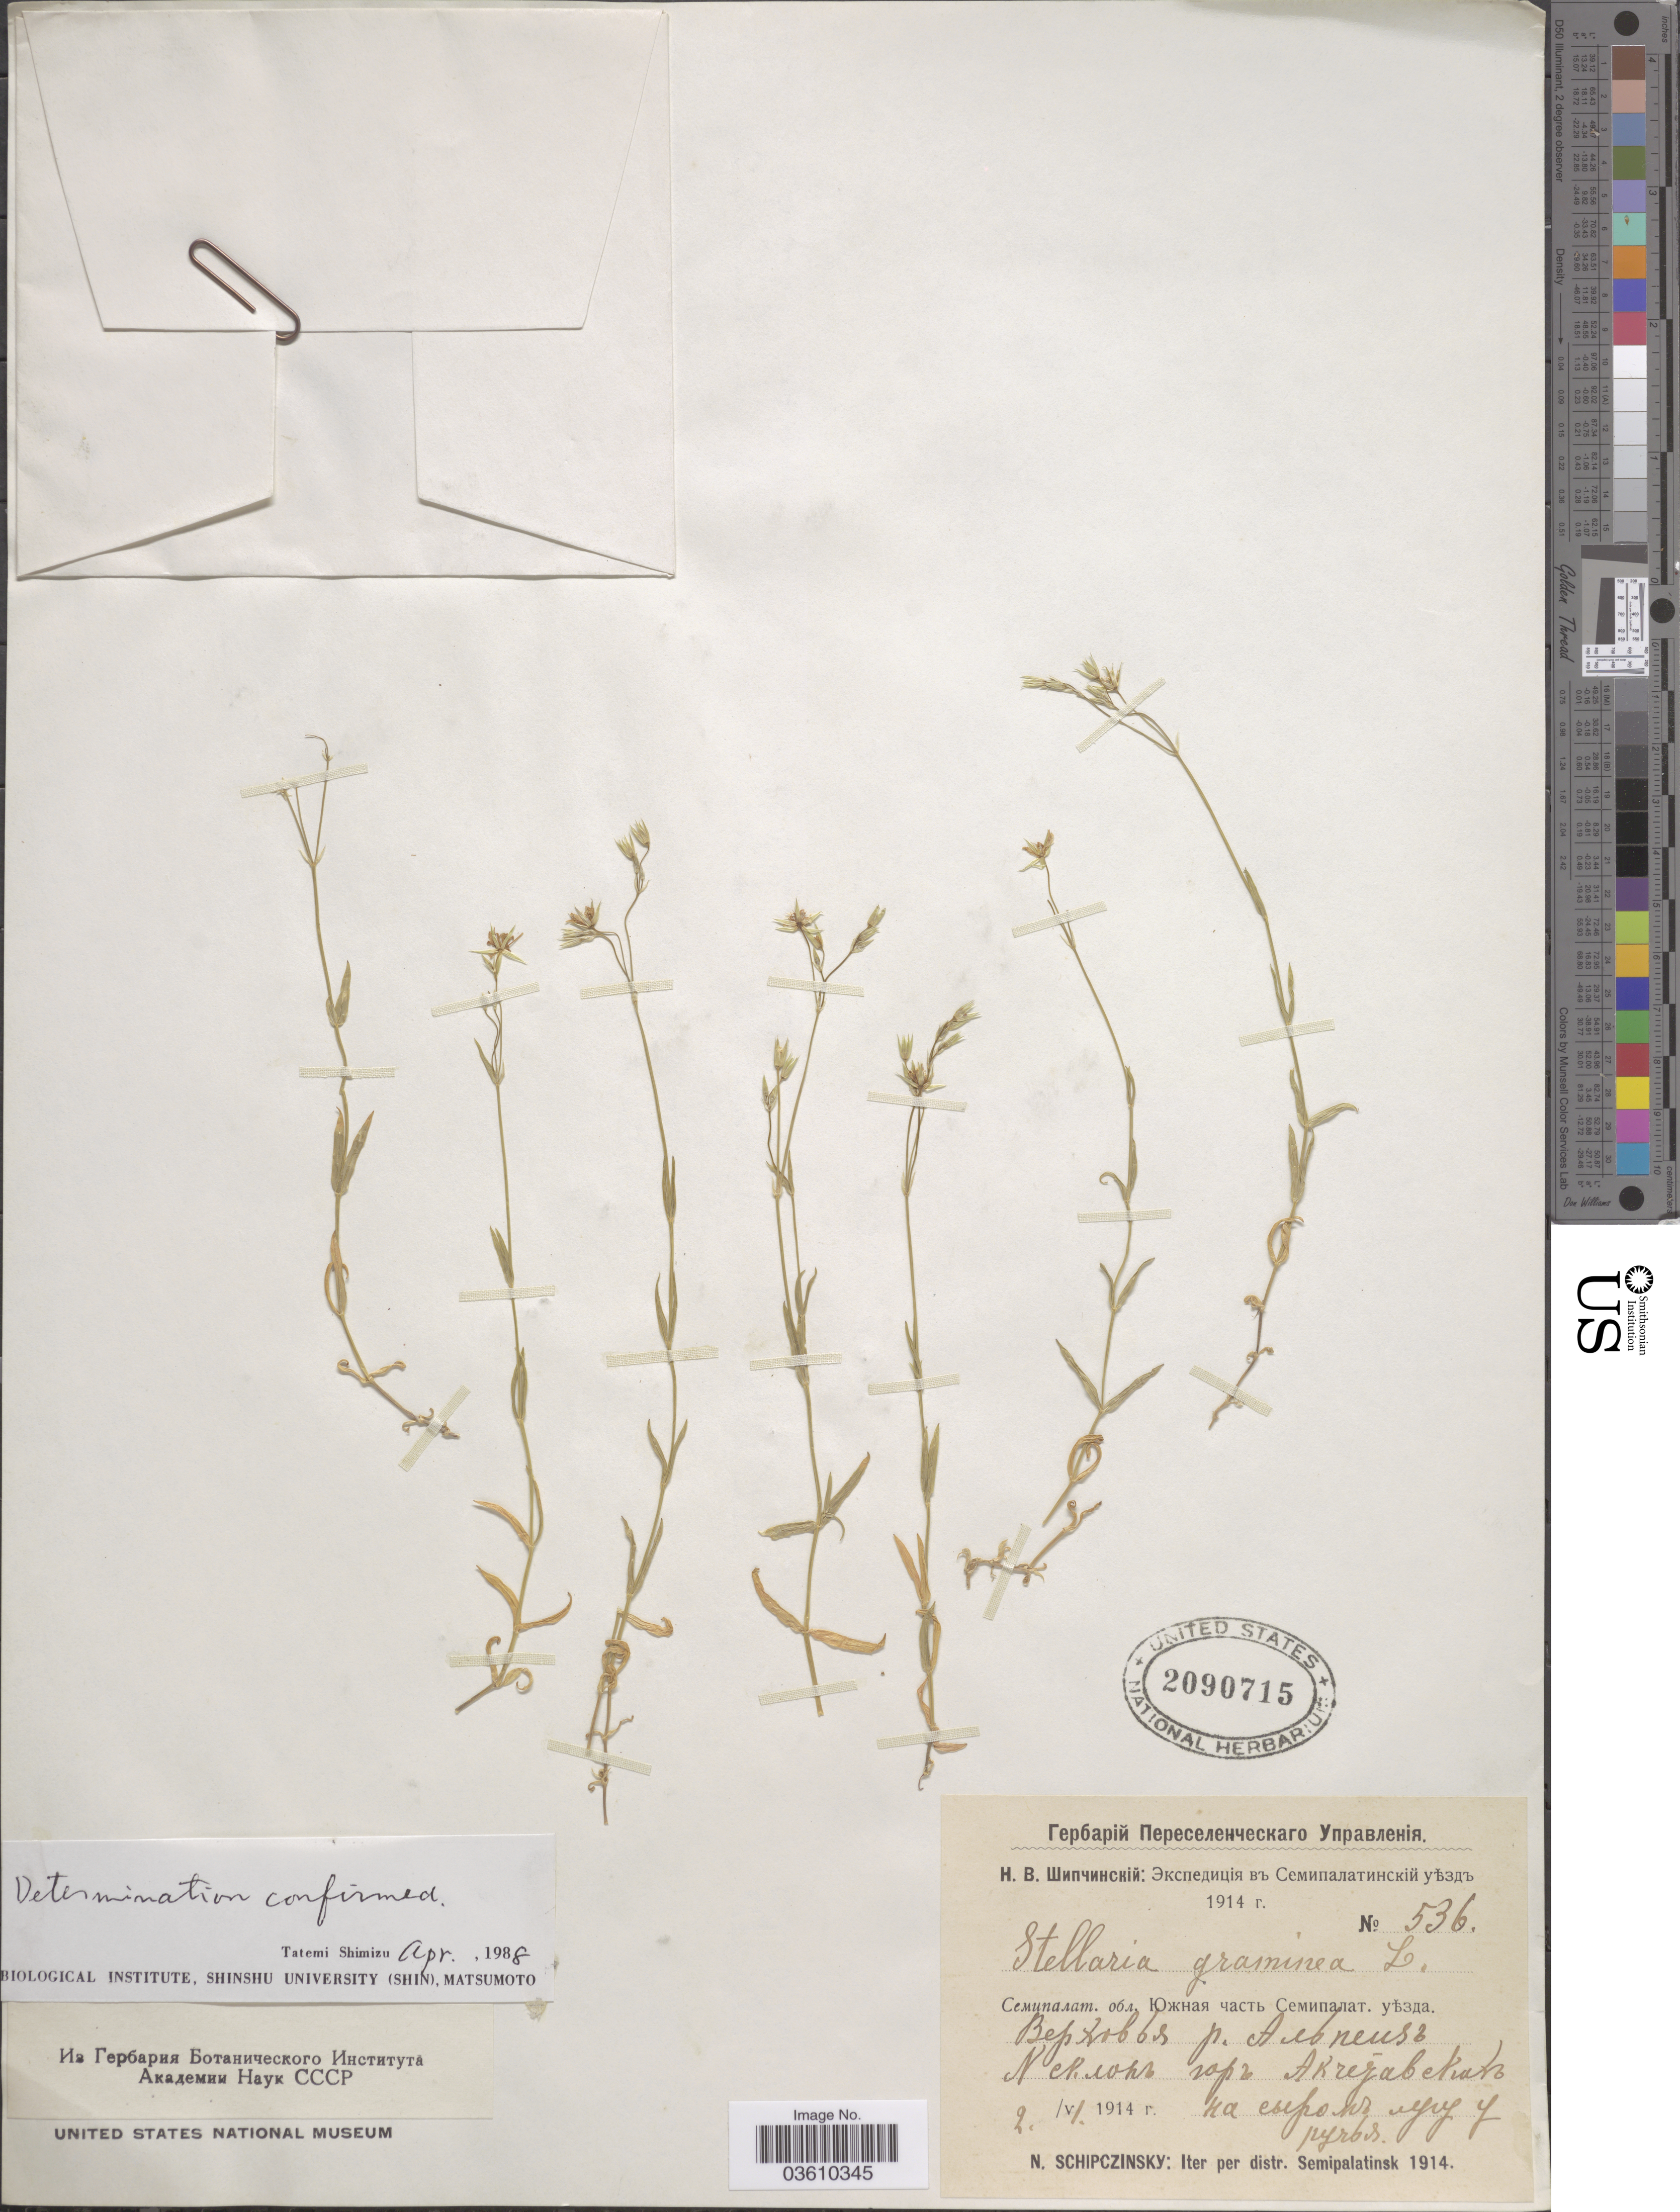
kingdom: Plantae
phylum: Tracheophyta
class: Magnoliopsida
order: Caryophyllales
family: Caryophyllaceae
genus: Stellaria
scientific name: Stellaria graminea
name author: L.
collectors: N. Schipczinsky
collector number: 536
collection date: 1914-06-02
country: Kazakhstan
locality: North slope of Mt. Akchedavskaya. Iter per distr. Semipalatinsk.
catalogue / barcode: US 2090715